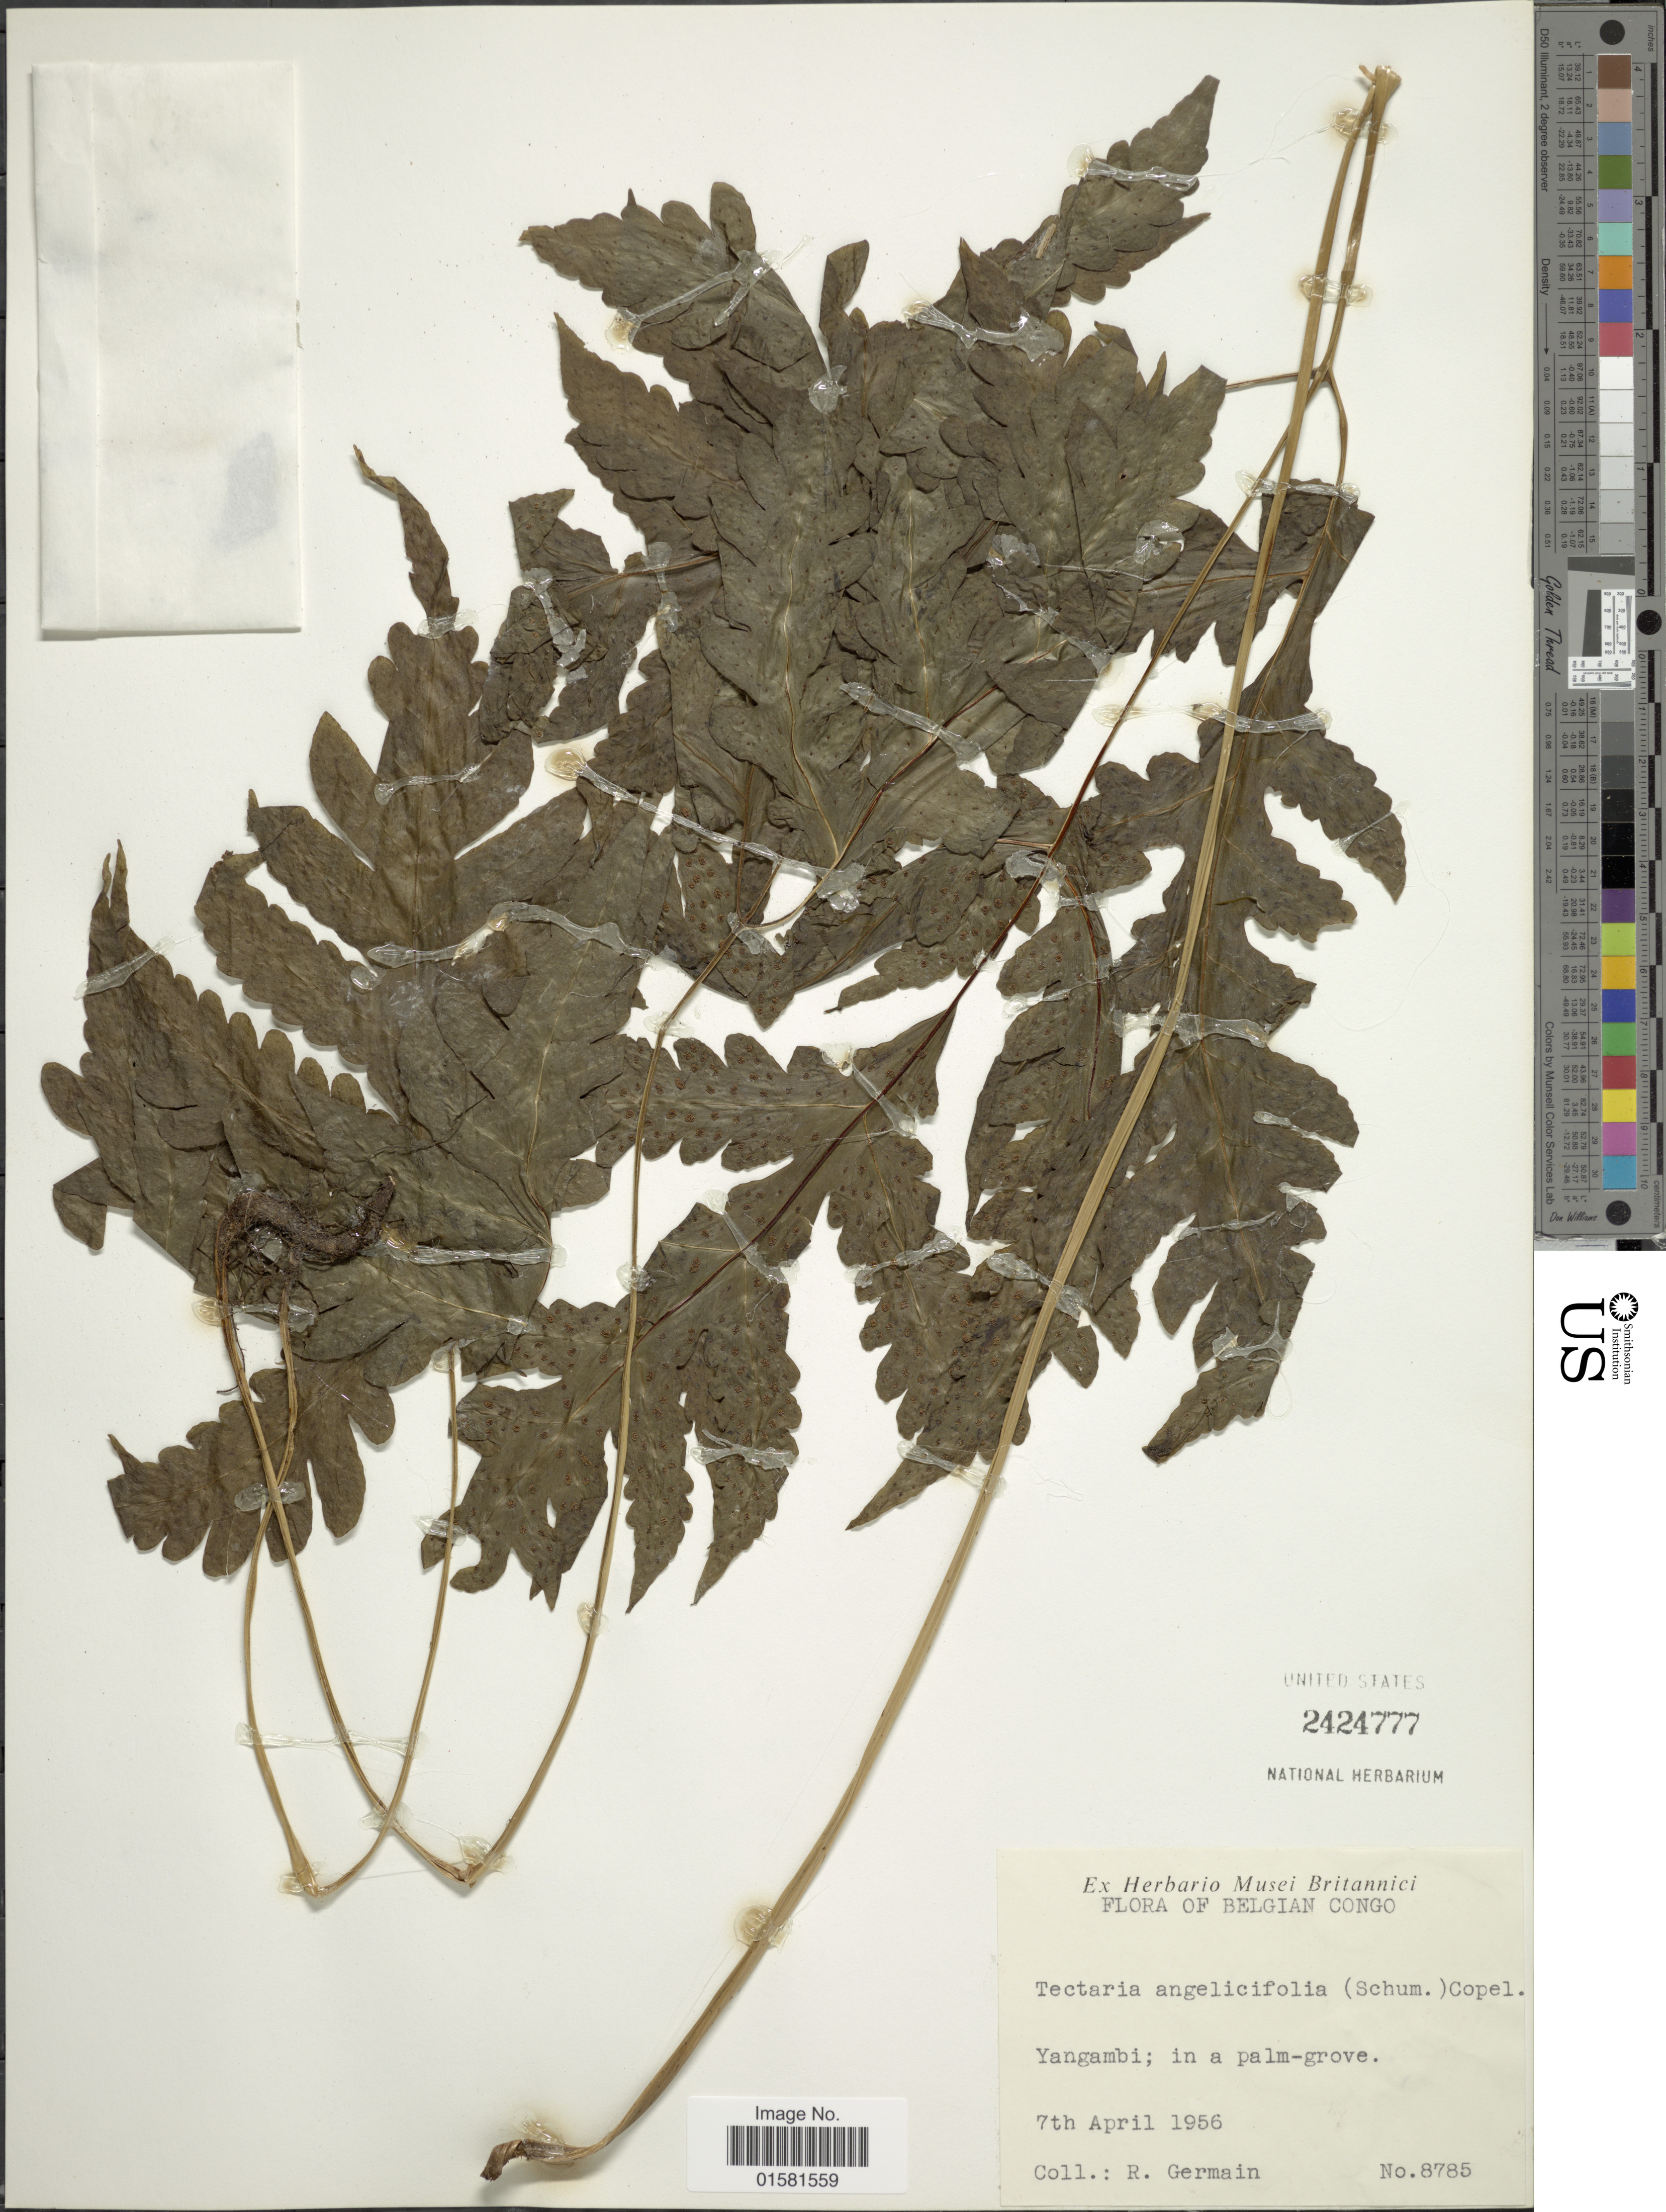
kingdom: Plantae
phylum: Tracheophyta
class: Polypodiopsida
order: Polypodiales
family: Tectariaceae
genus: Tectaria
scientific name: Tectaria angelicifolia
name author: (Schum.) Copel.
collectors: R. Germain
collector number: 8785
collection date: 1956-04-07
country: Congo, Democratic Republic of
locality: Belgian Congo, Yangambi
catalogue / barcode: US 2424777